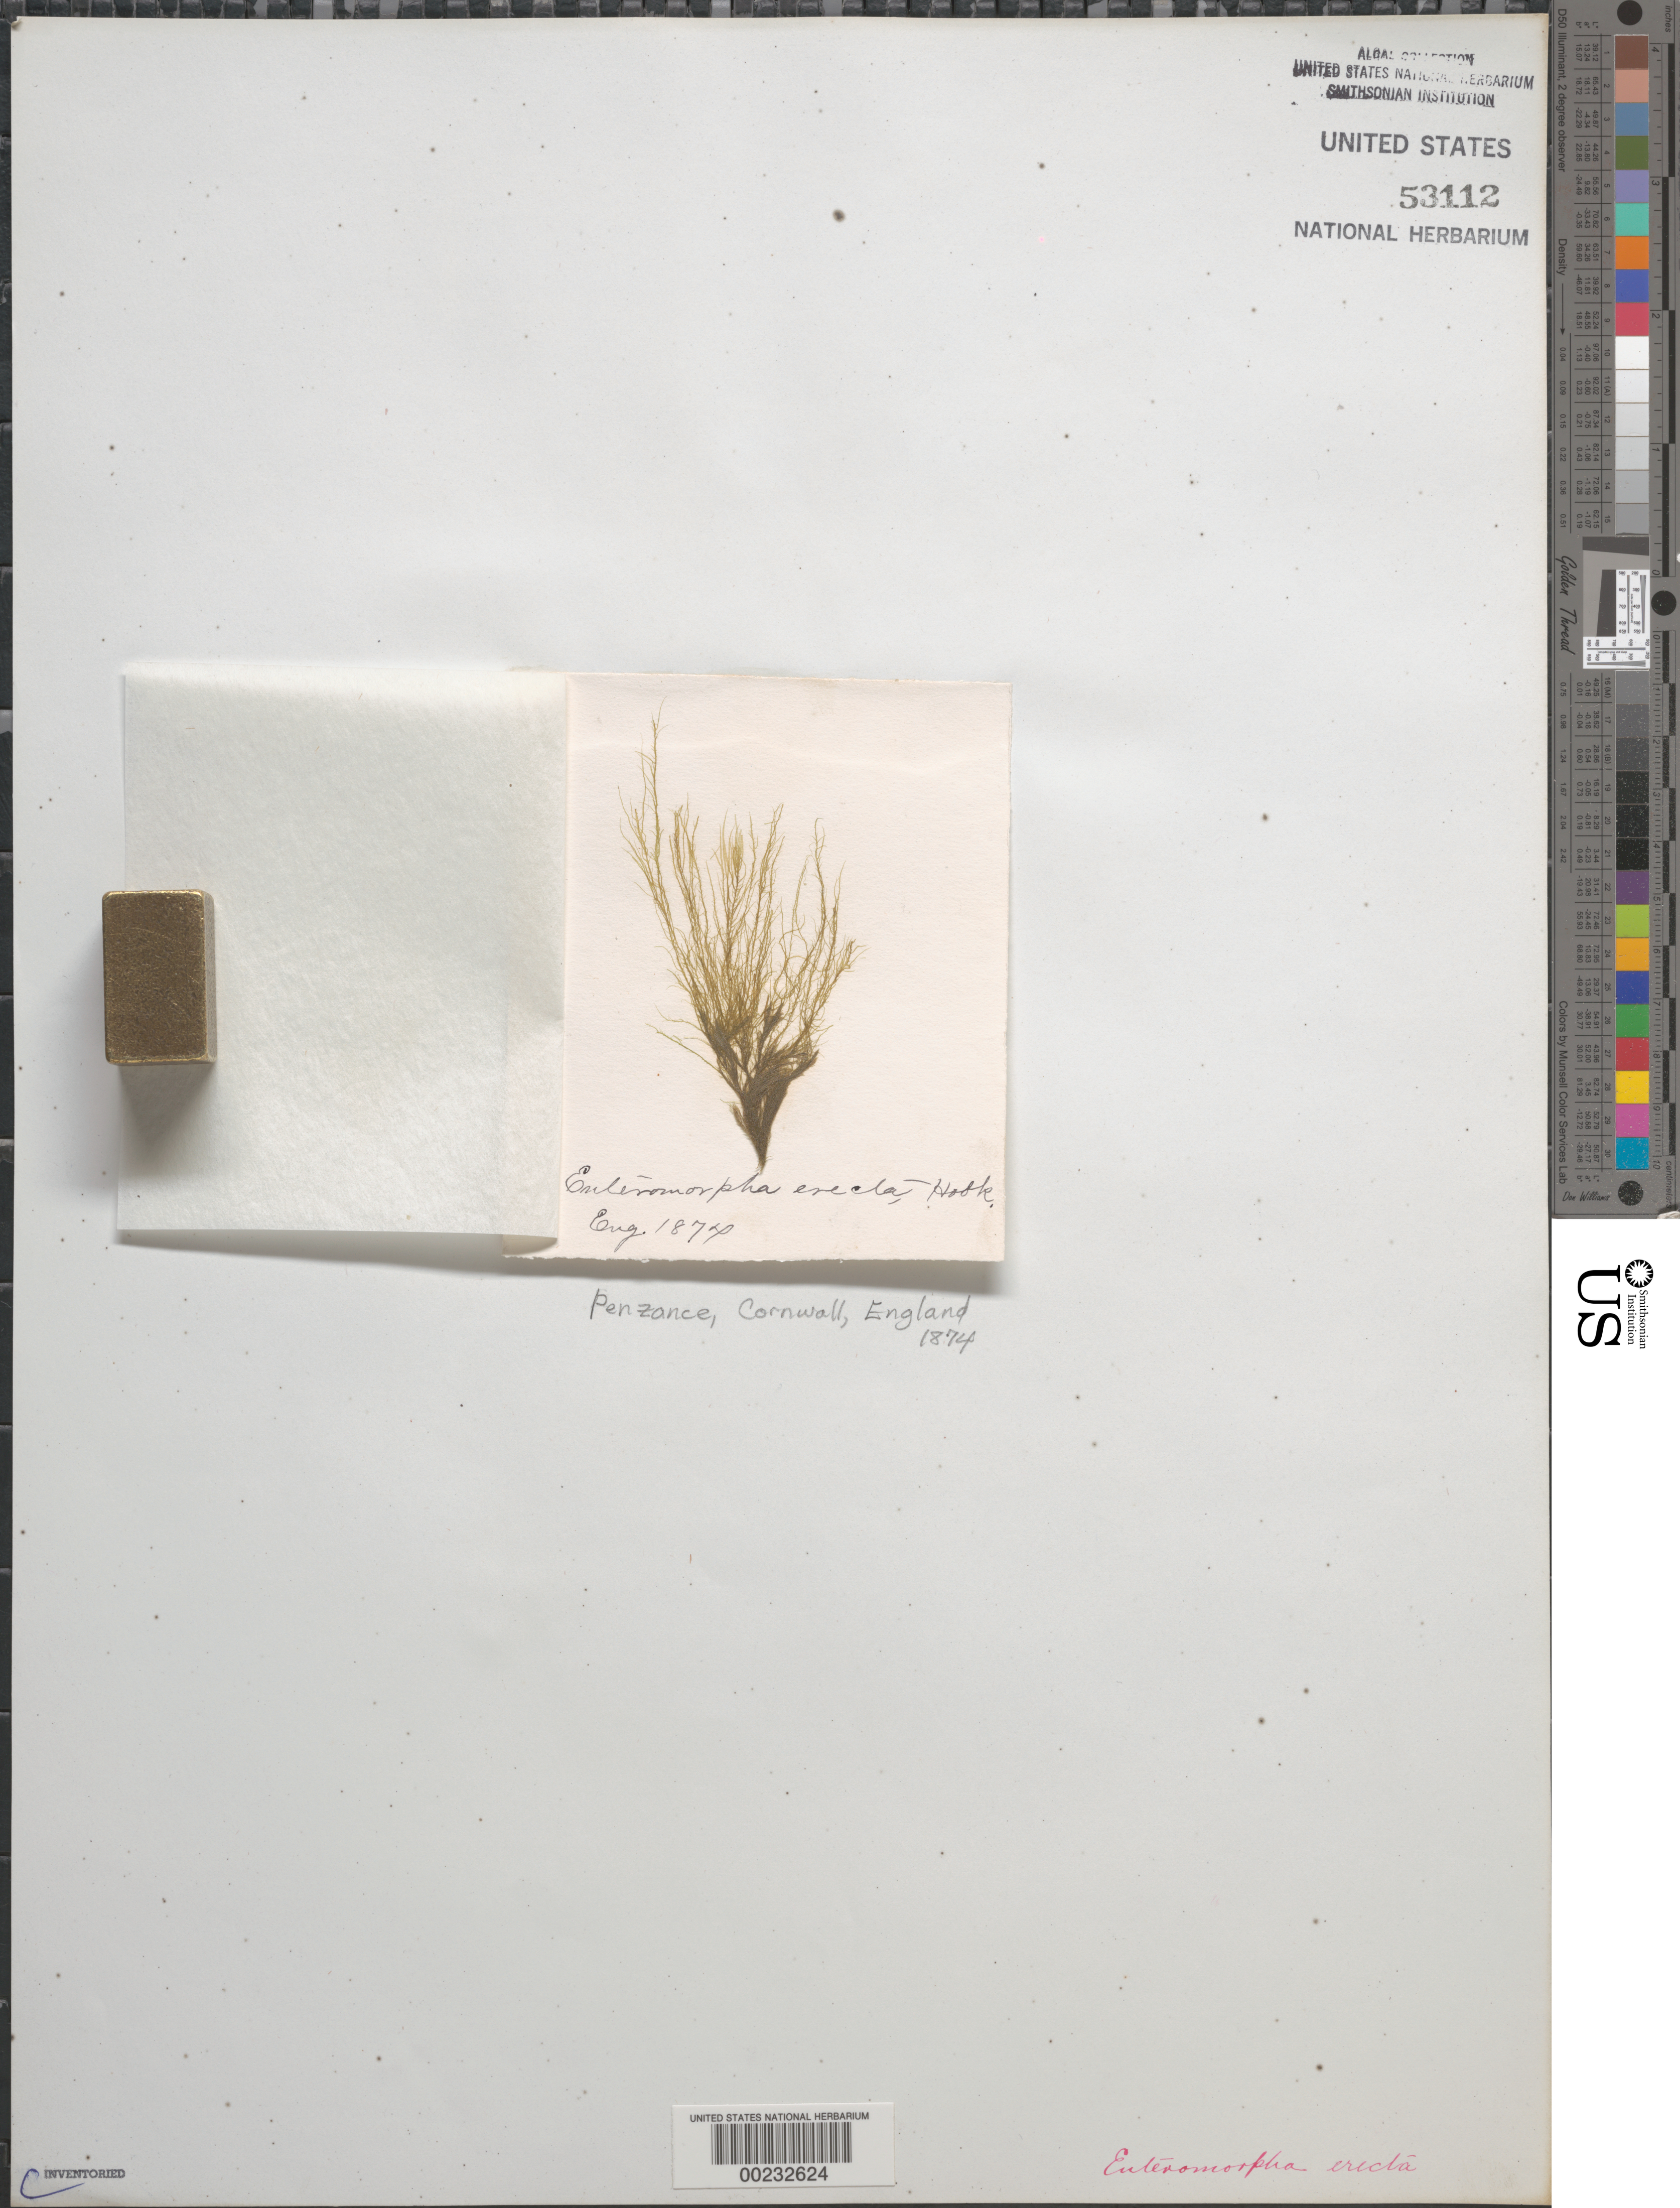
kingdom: Plantae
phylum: Chlorophyta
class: Ulvophyceae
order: Ulvales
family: Ulvaceae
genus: Ulva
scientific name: Ulva paradoxa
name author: C. Agardh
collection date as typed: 1874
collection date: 1874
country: United Kingdom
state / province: England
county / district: Cornwall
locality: Penzance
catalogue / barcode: US 53112